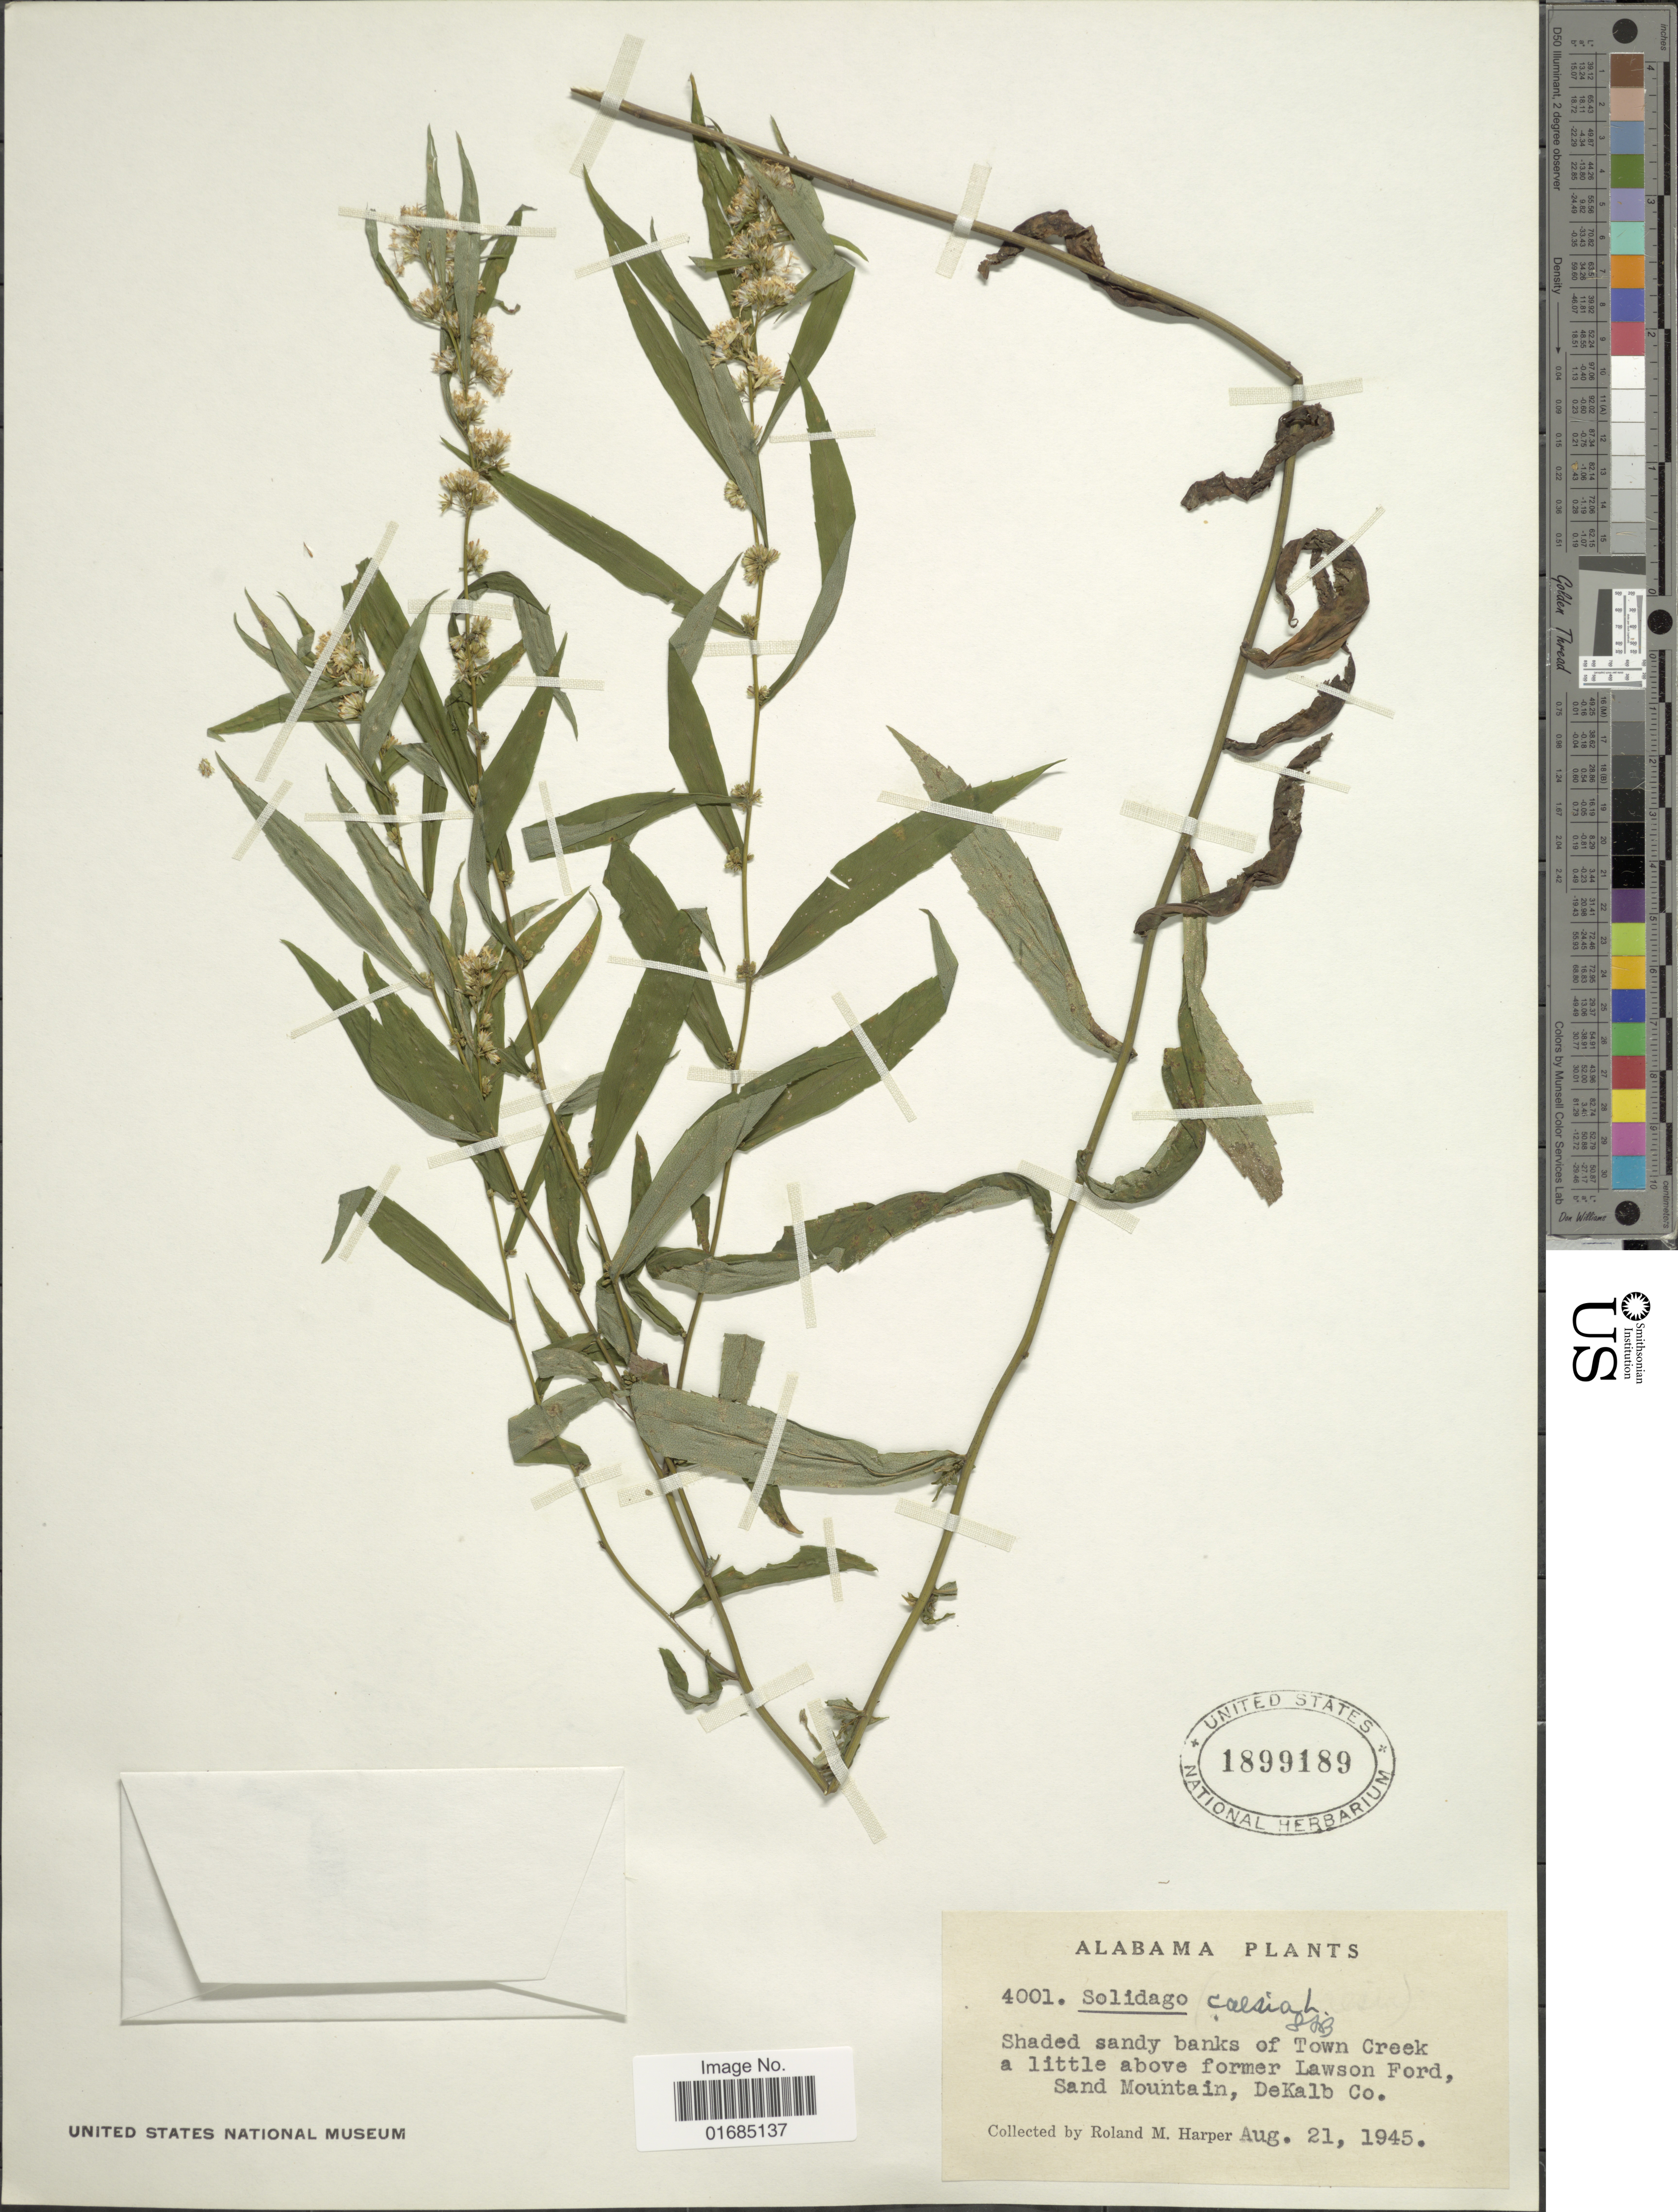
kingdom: Plantae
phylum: Tracheophyta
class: Magnoliopsida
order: Asterales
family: Asteraceae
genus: Solidago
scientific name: Solidago caesia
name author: L.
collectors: R. M. Harper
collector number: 4001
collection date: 1945-08-21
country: United States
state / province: Alabama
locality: Town Creek a little above former Lawson Ford Sand Mountain, DeKalb Co.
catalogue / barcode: US 1899189